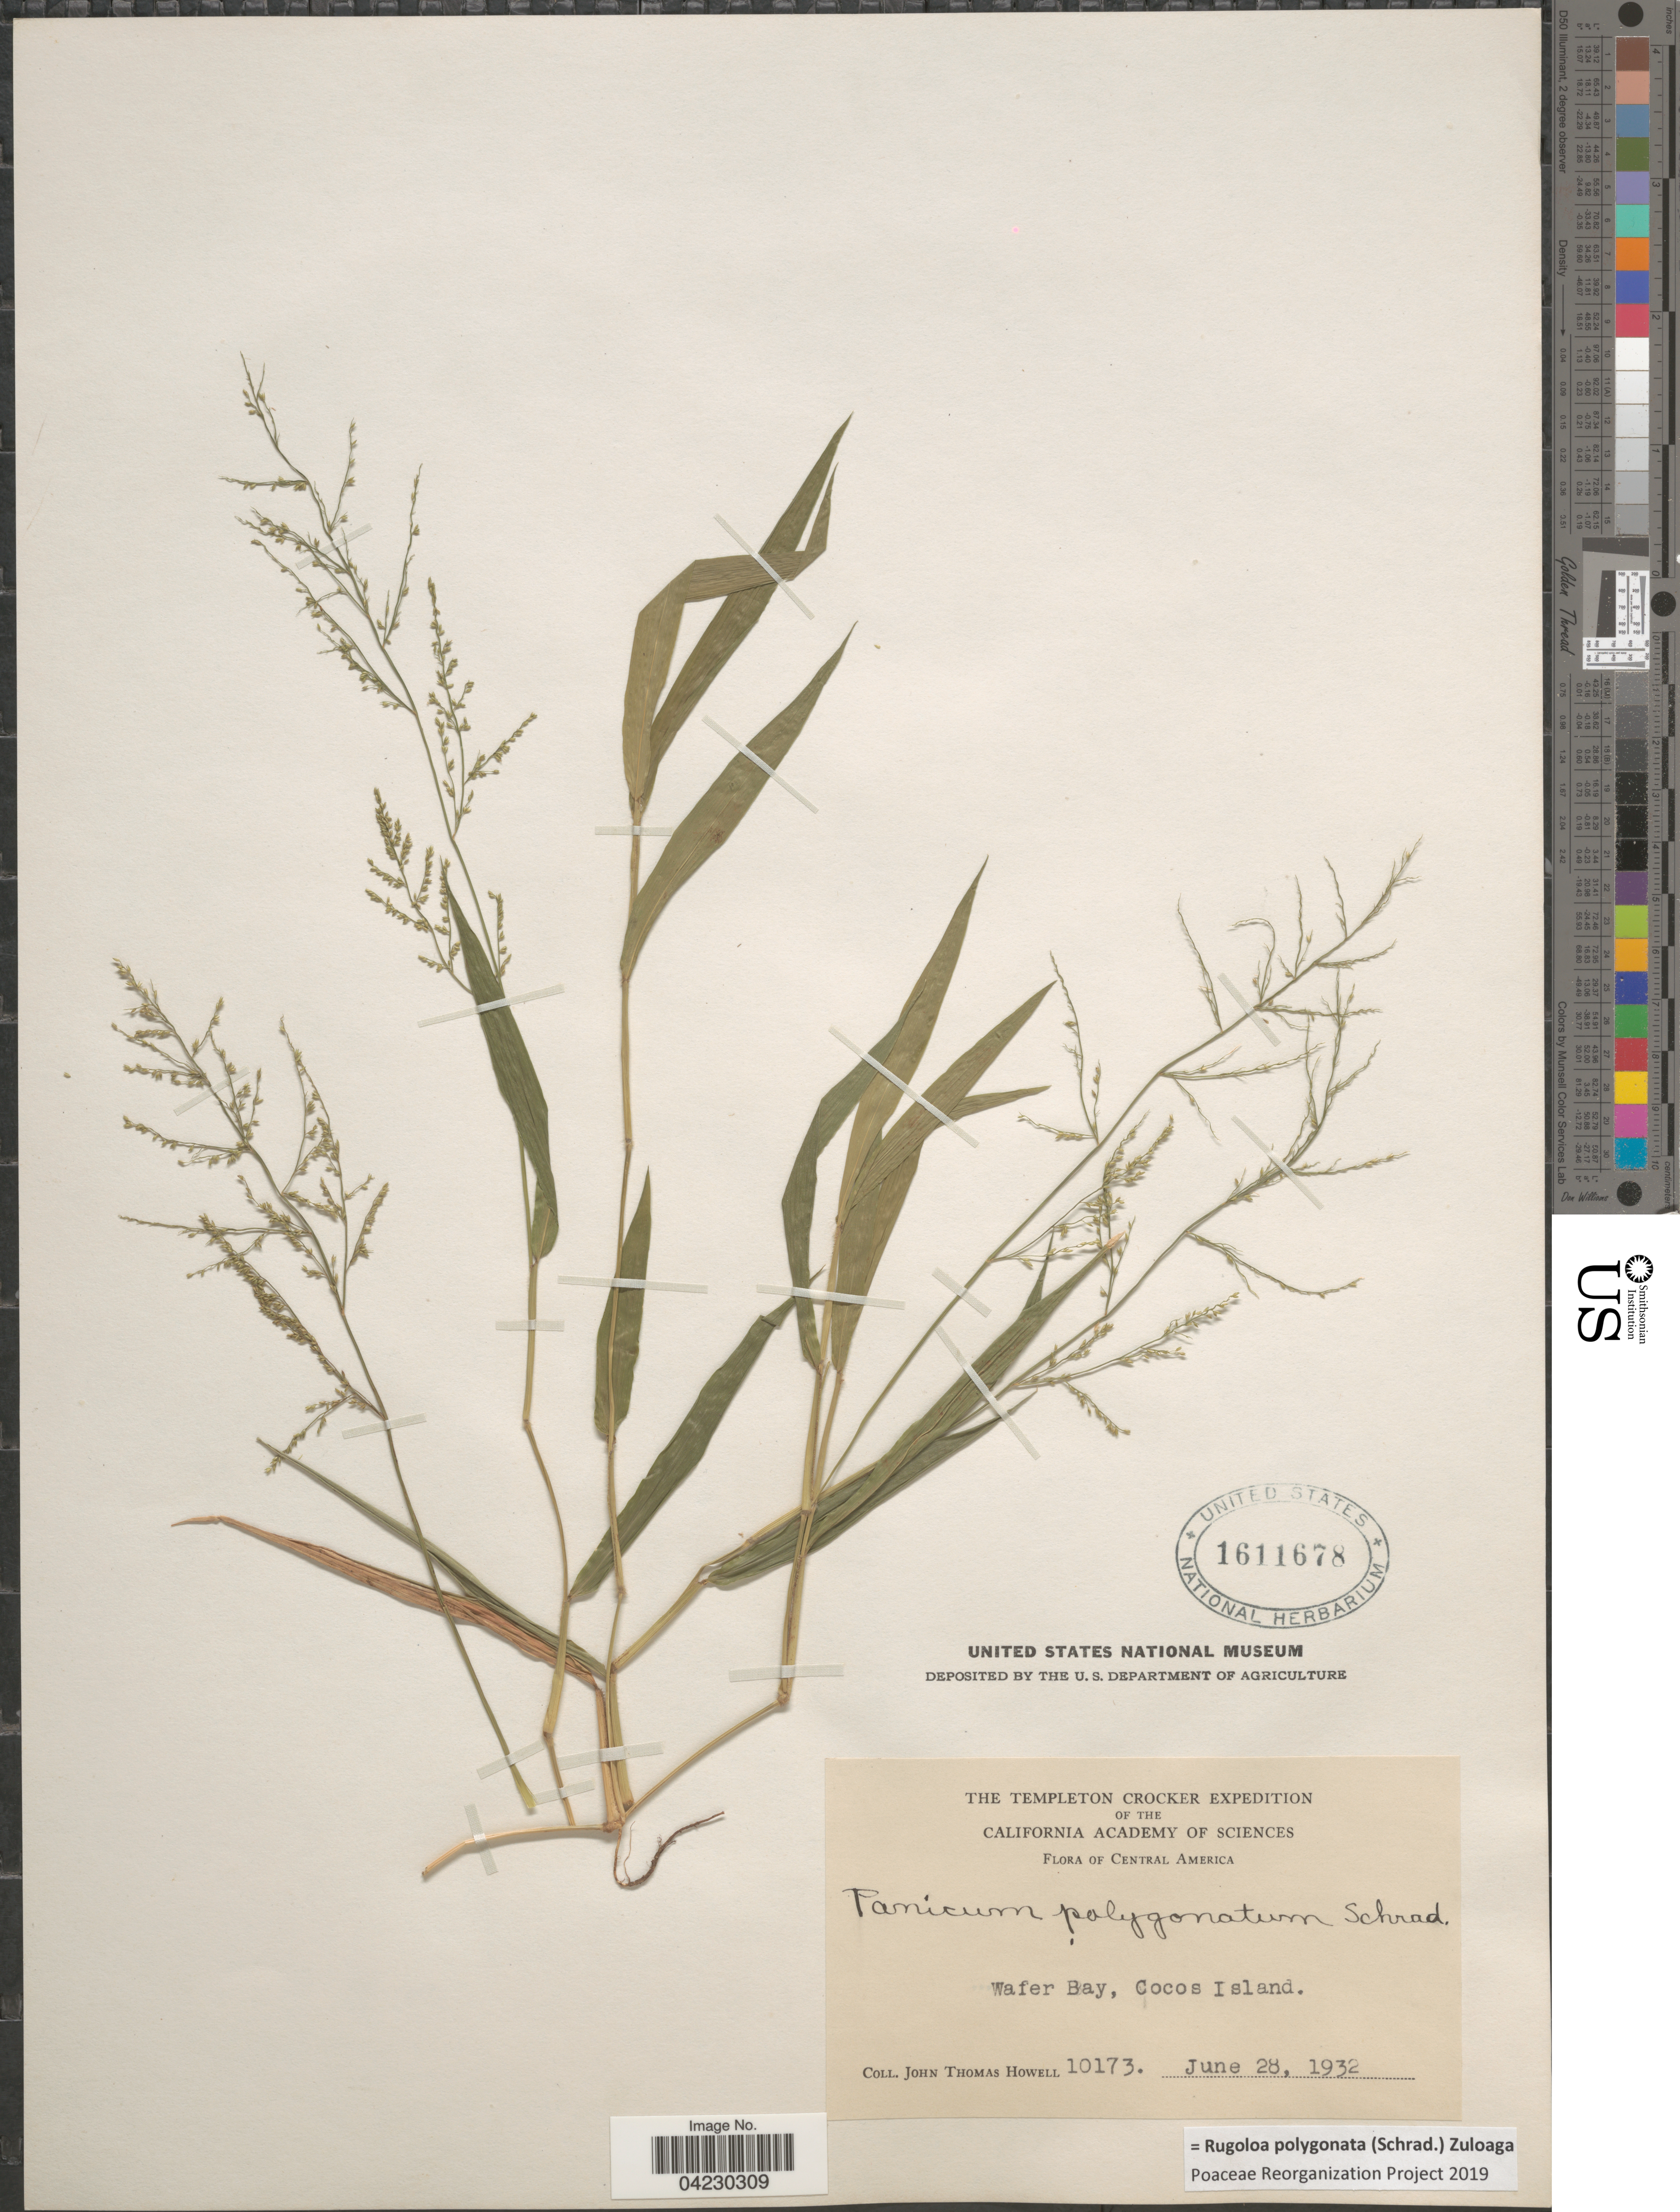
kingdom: Plantae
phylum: Tracheophyta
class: Liliopsida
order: Poales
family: Poaceae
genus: Rugoloa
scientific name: Rugoloa polygonata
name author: (Schrad.) Zuloaga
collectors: J. T. Howell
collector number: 10173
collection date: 1932-06-28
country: Costa Rica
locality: The Templeton Crocker Expedition of the California Academy Sciences. Central America. Wafer Bay, Cocos Island.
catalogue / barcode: US 1611678